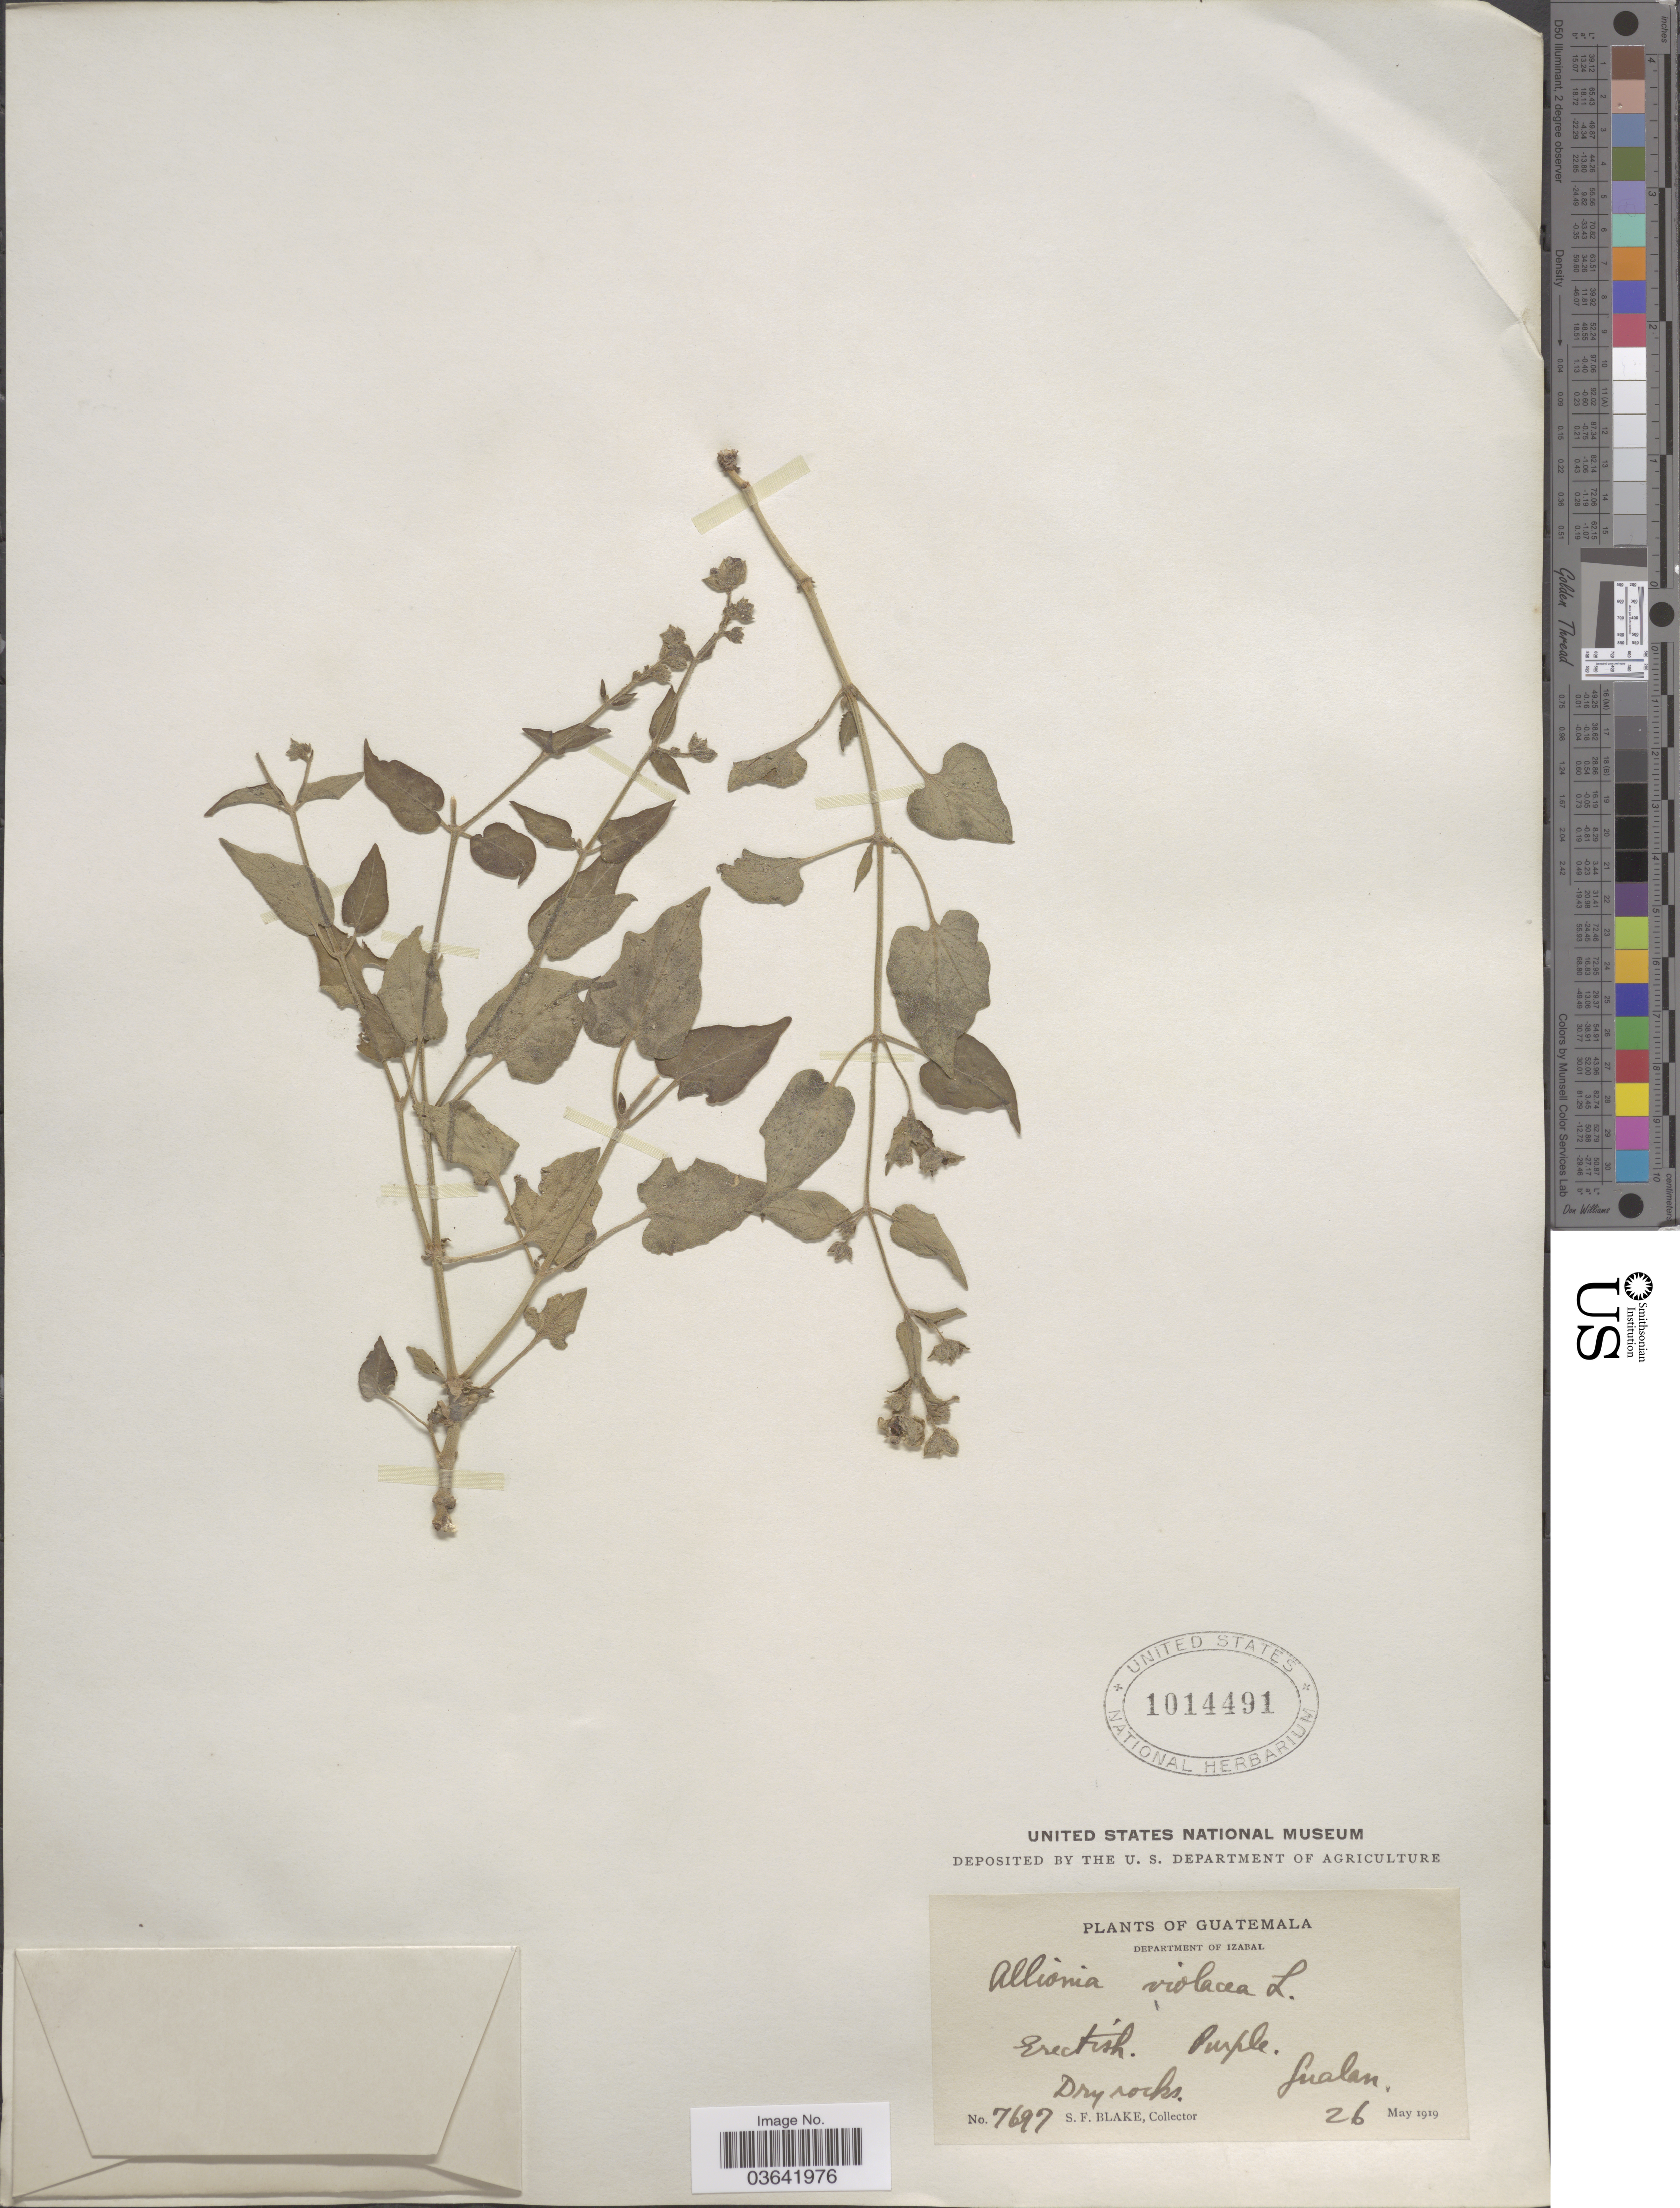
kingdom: Plantae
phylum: Tracheophyta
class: Magnoliopsida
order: Caryophyllales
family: Nyctaginaceae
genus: Mirabilis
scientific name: Mirabilis violacea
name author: (L.) Heimerl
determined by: Strong, Mark T., (BOT), Smithsonian Institution - National Museum of Natural History (UNITED STATES)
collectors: S. Blake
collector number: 7697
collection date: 1919-05-26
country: Guatemala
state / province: Izabal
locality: Department of Izabal. Gualan.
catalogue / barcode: US 1014491